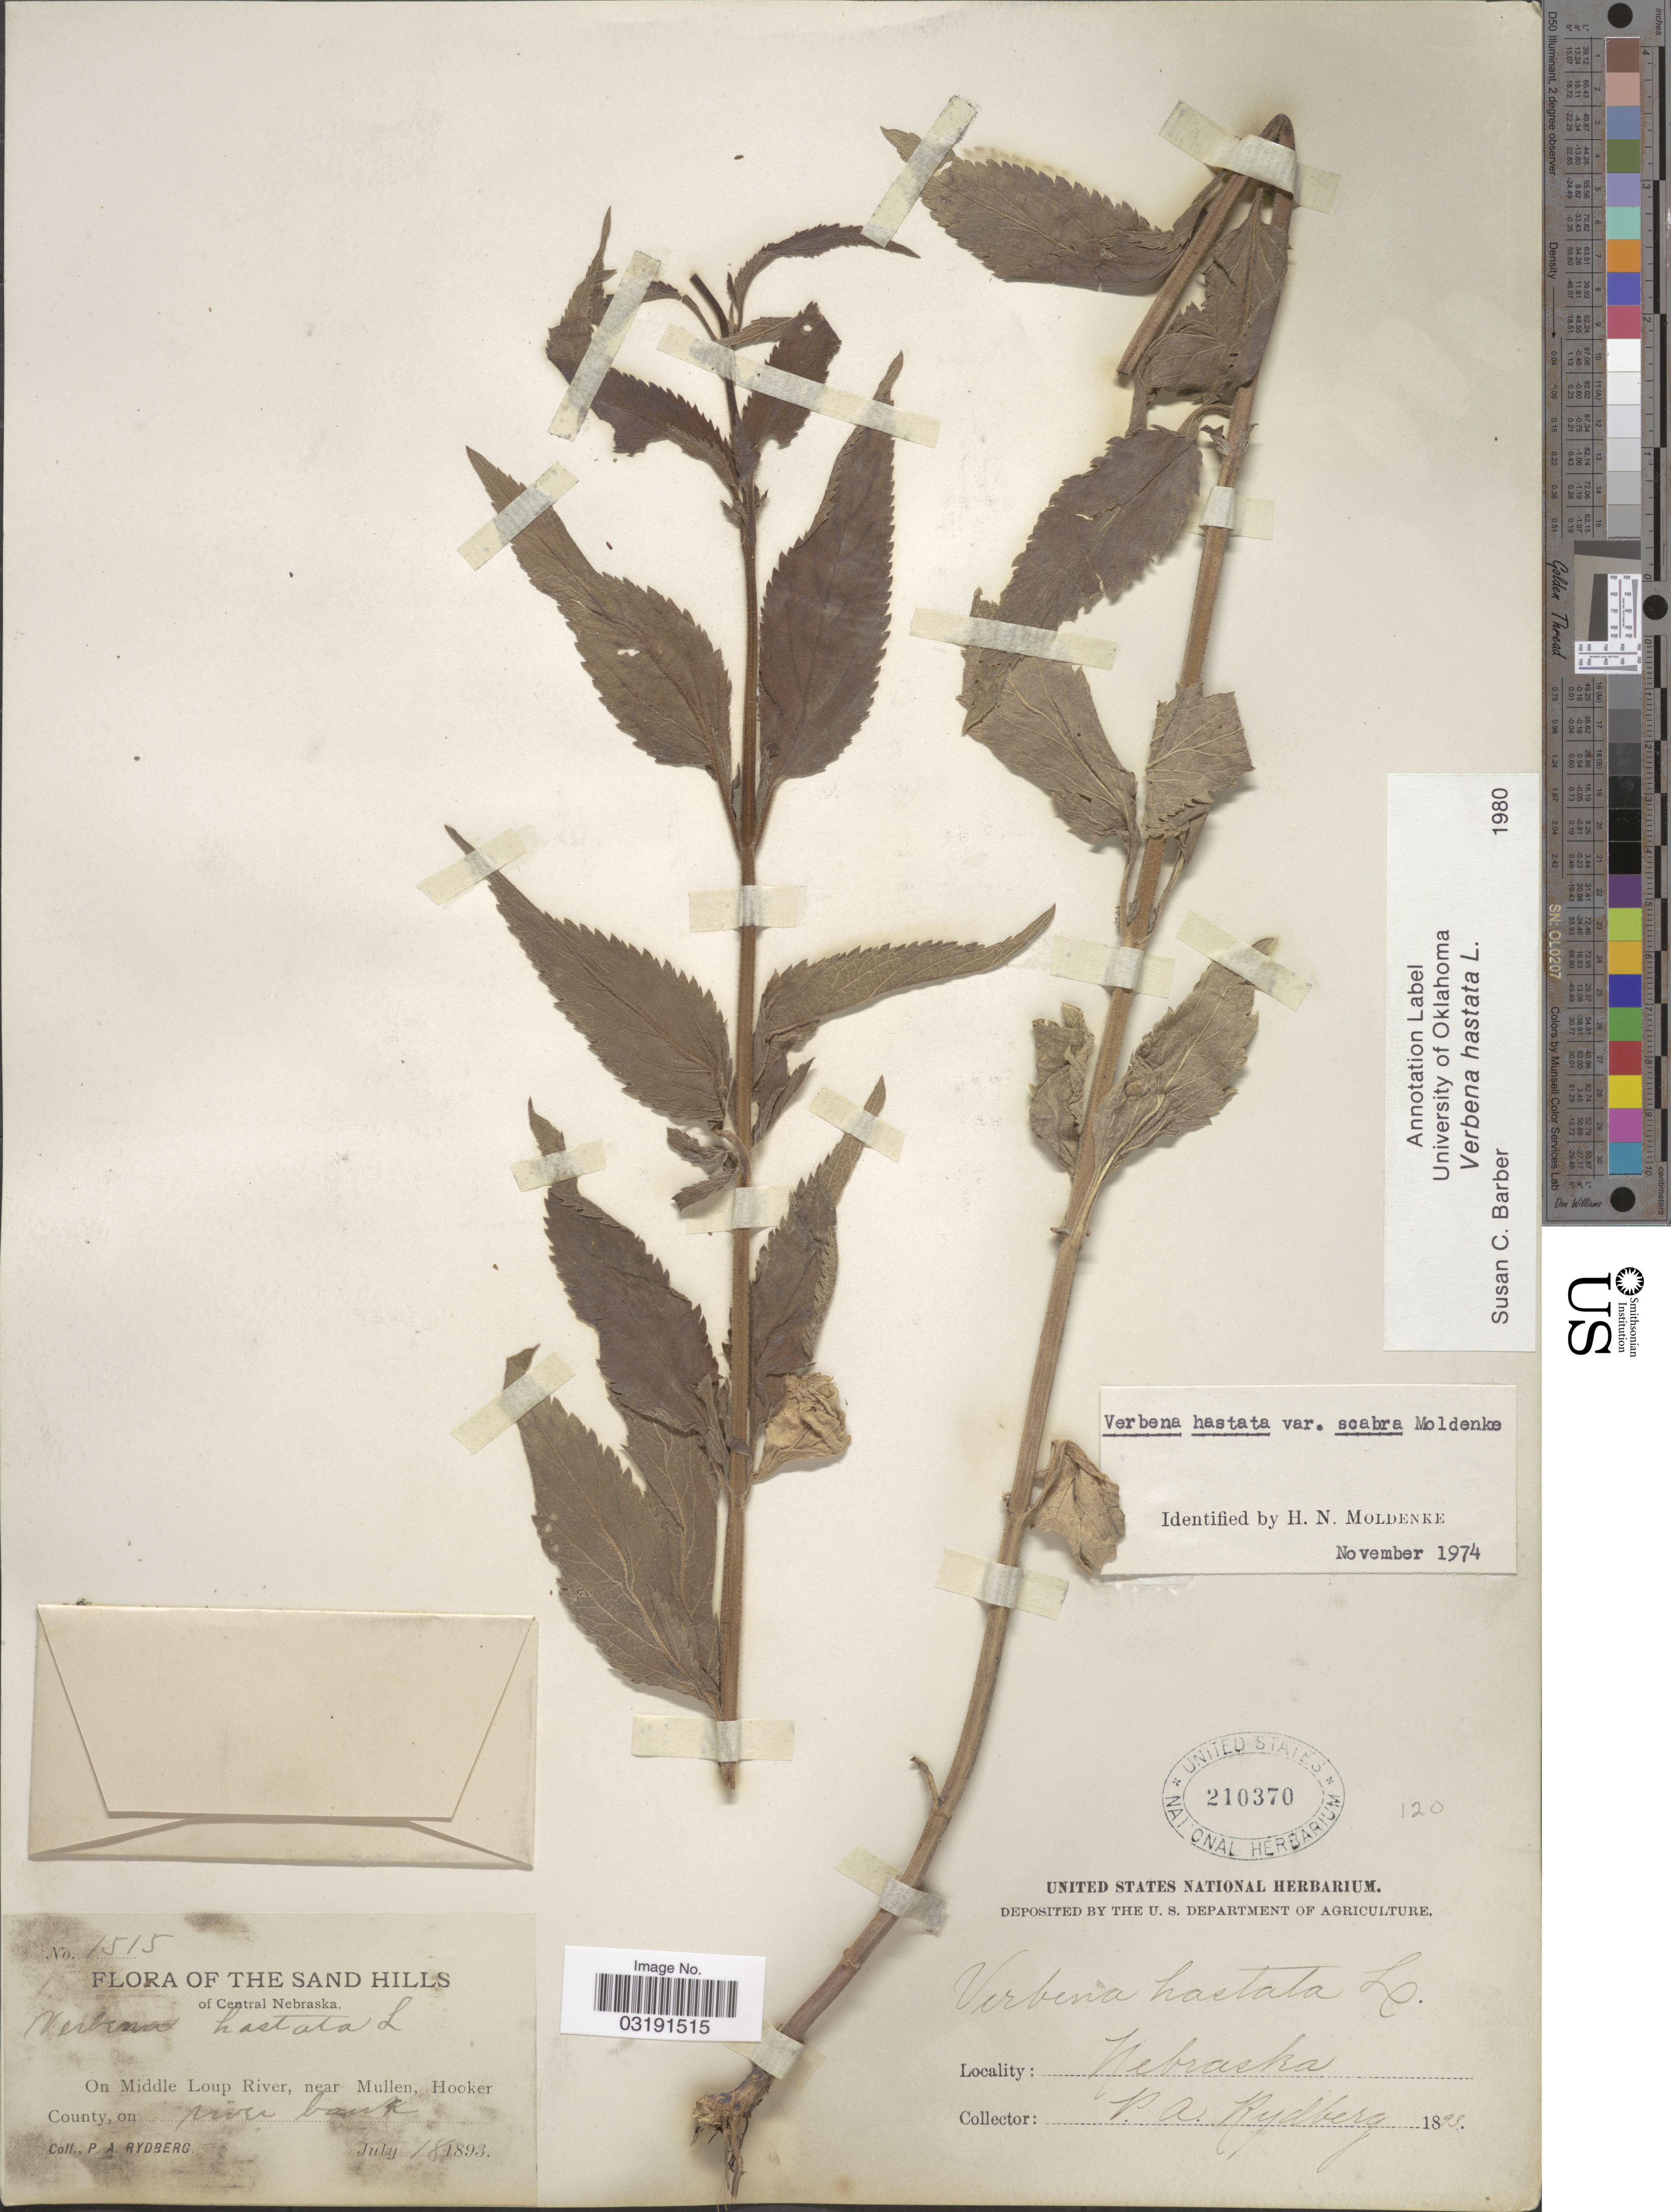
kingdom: Plantae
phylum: Tracheophyta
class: Magnoliopsida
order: Lamiales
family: Verbenaceae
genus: Verbena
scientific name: Verbena hastata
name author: L.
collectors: P. A. Rydberg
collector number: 1515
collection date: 1893-07-18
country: United States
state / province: Nebraska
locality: The Sand Hills of Central Nebraska, On Middle Loup River, near Mullen, Hooker County.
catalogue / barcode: US 210370